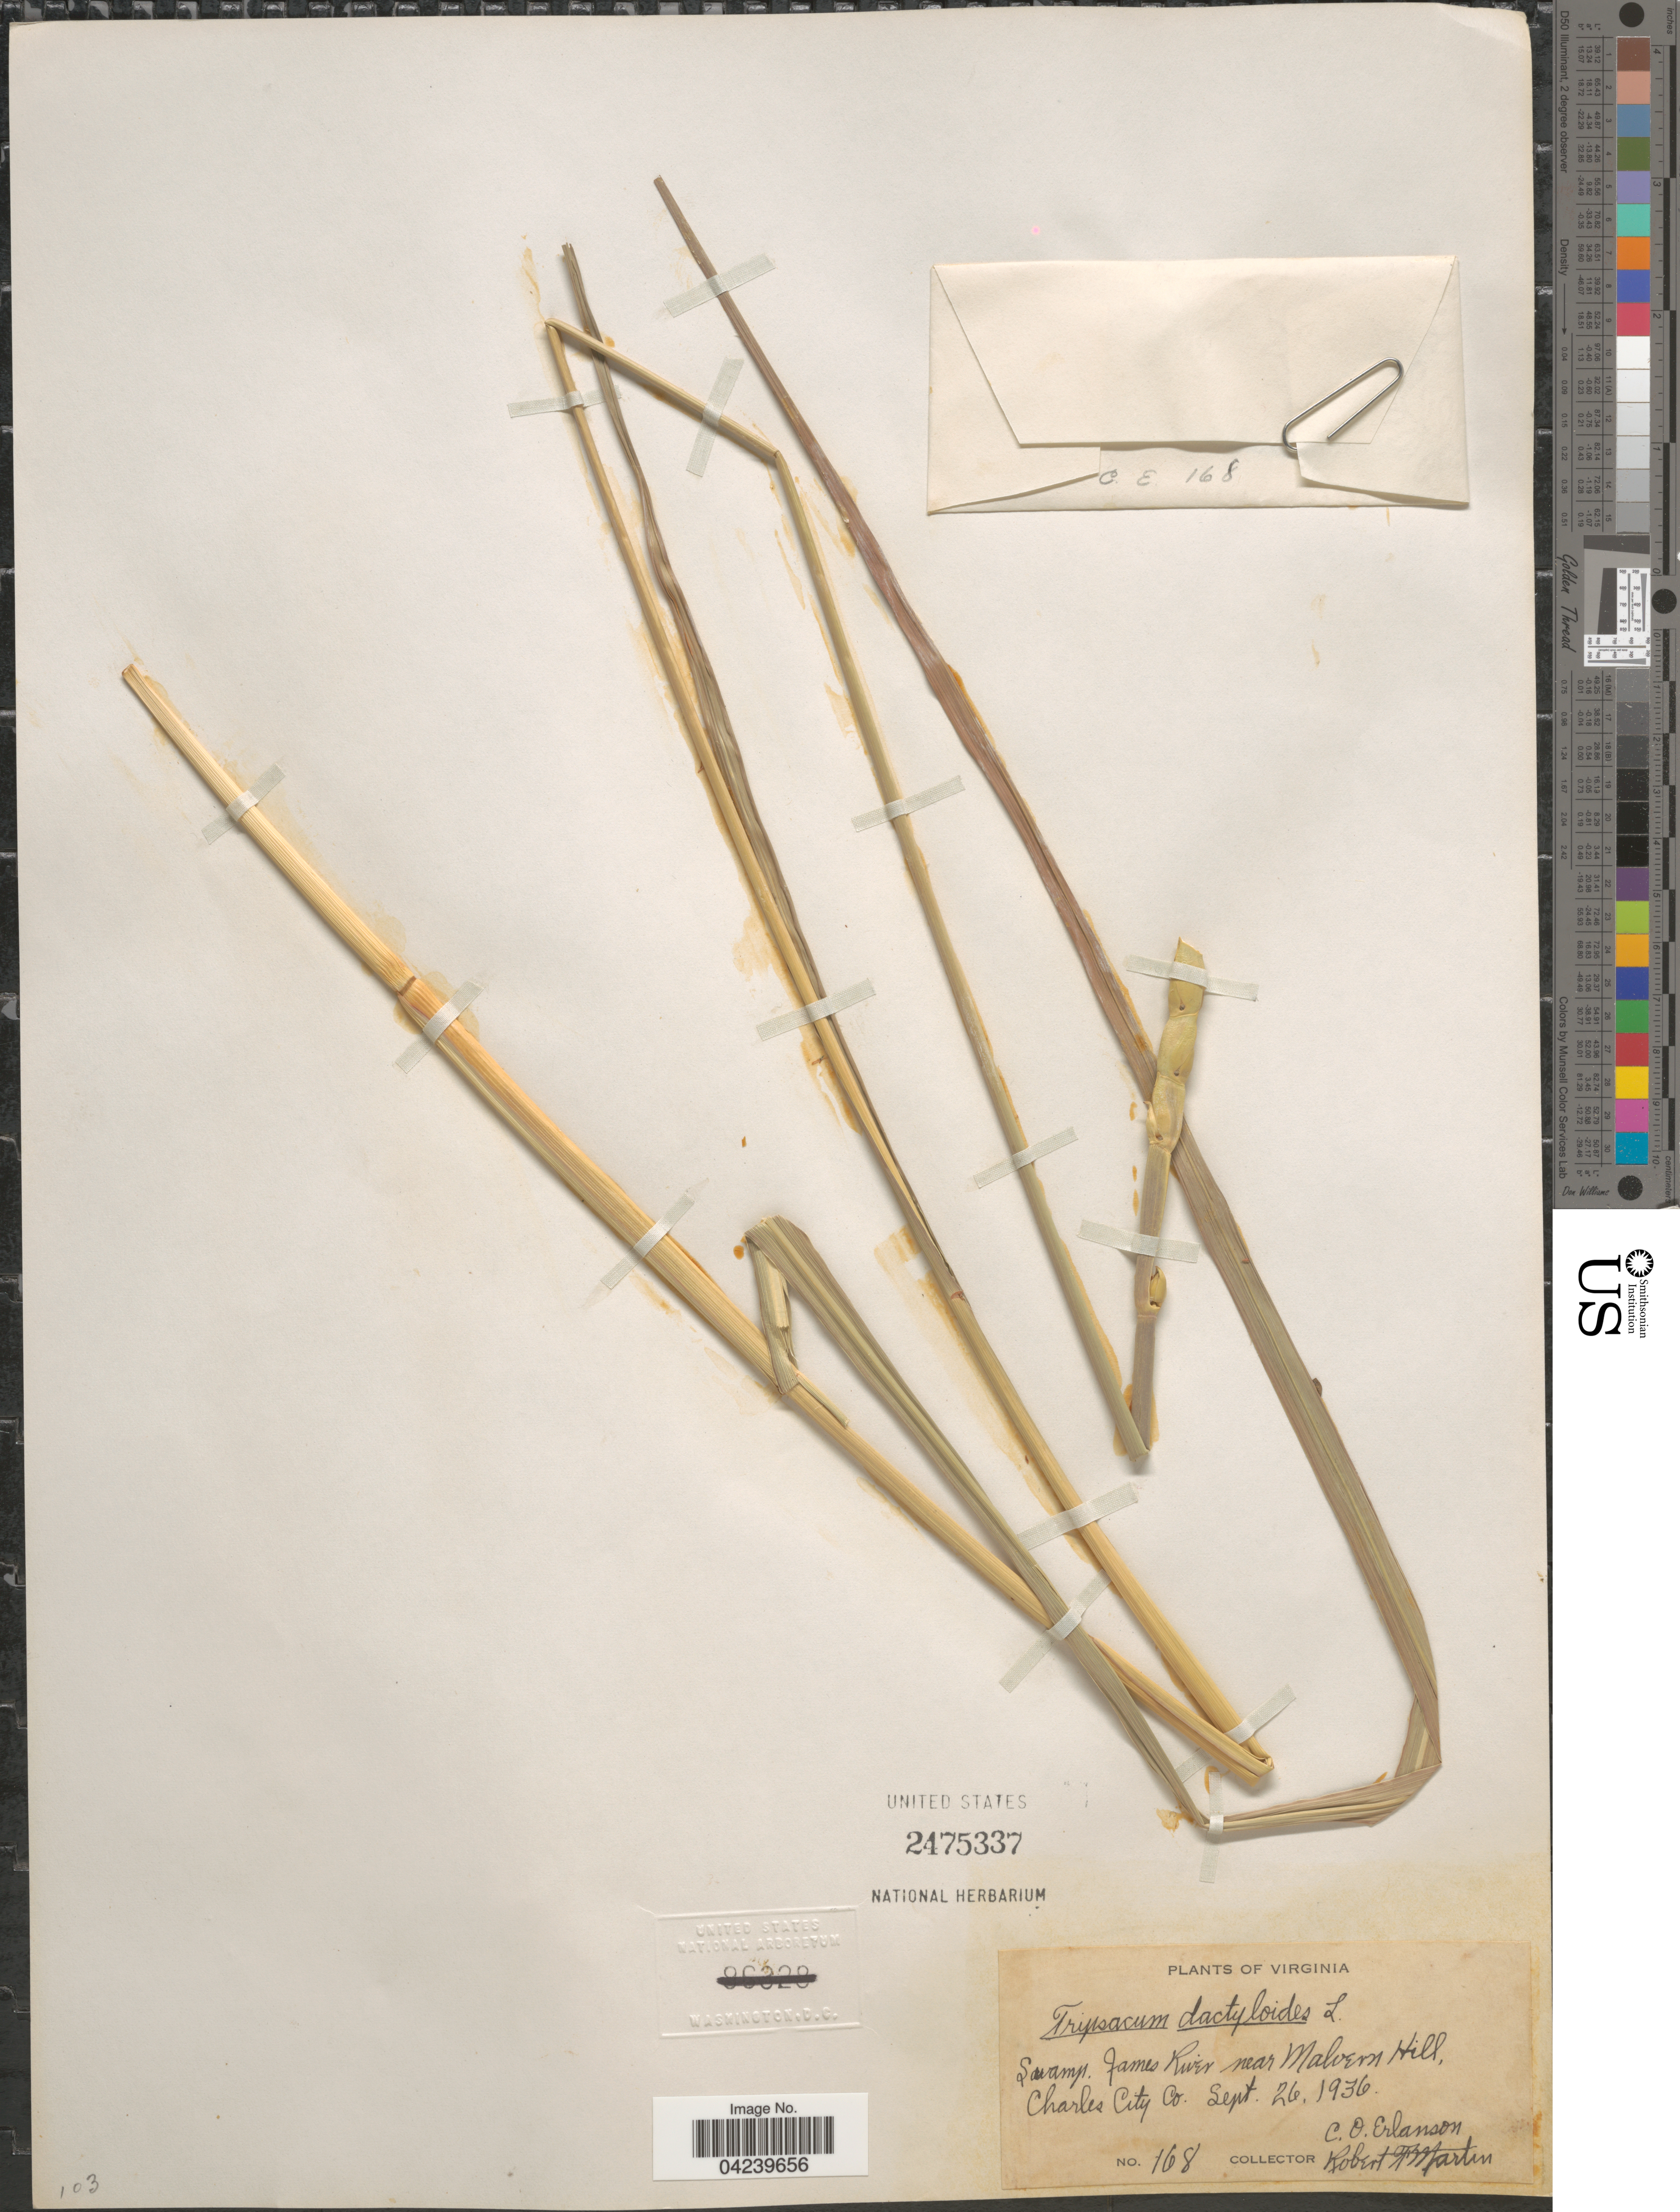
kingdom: Plantae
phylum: Tracheophyta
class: Liliopsida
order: Poales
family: Poaceae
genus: Tripsacum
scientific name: Tripsacum dactyloides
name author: (L.) L.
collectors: C. O. Erlanson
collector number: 168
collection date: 1936-09-26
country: United States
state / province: Virginia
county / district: Charles City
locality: James River near Malvern Hill, Charles City Co.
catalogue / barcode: US 2475337